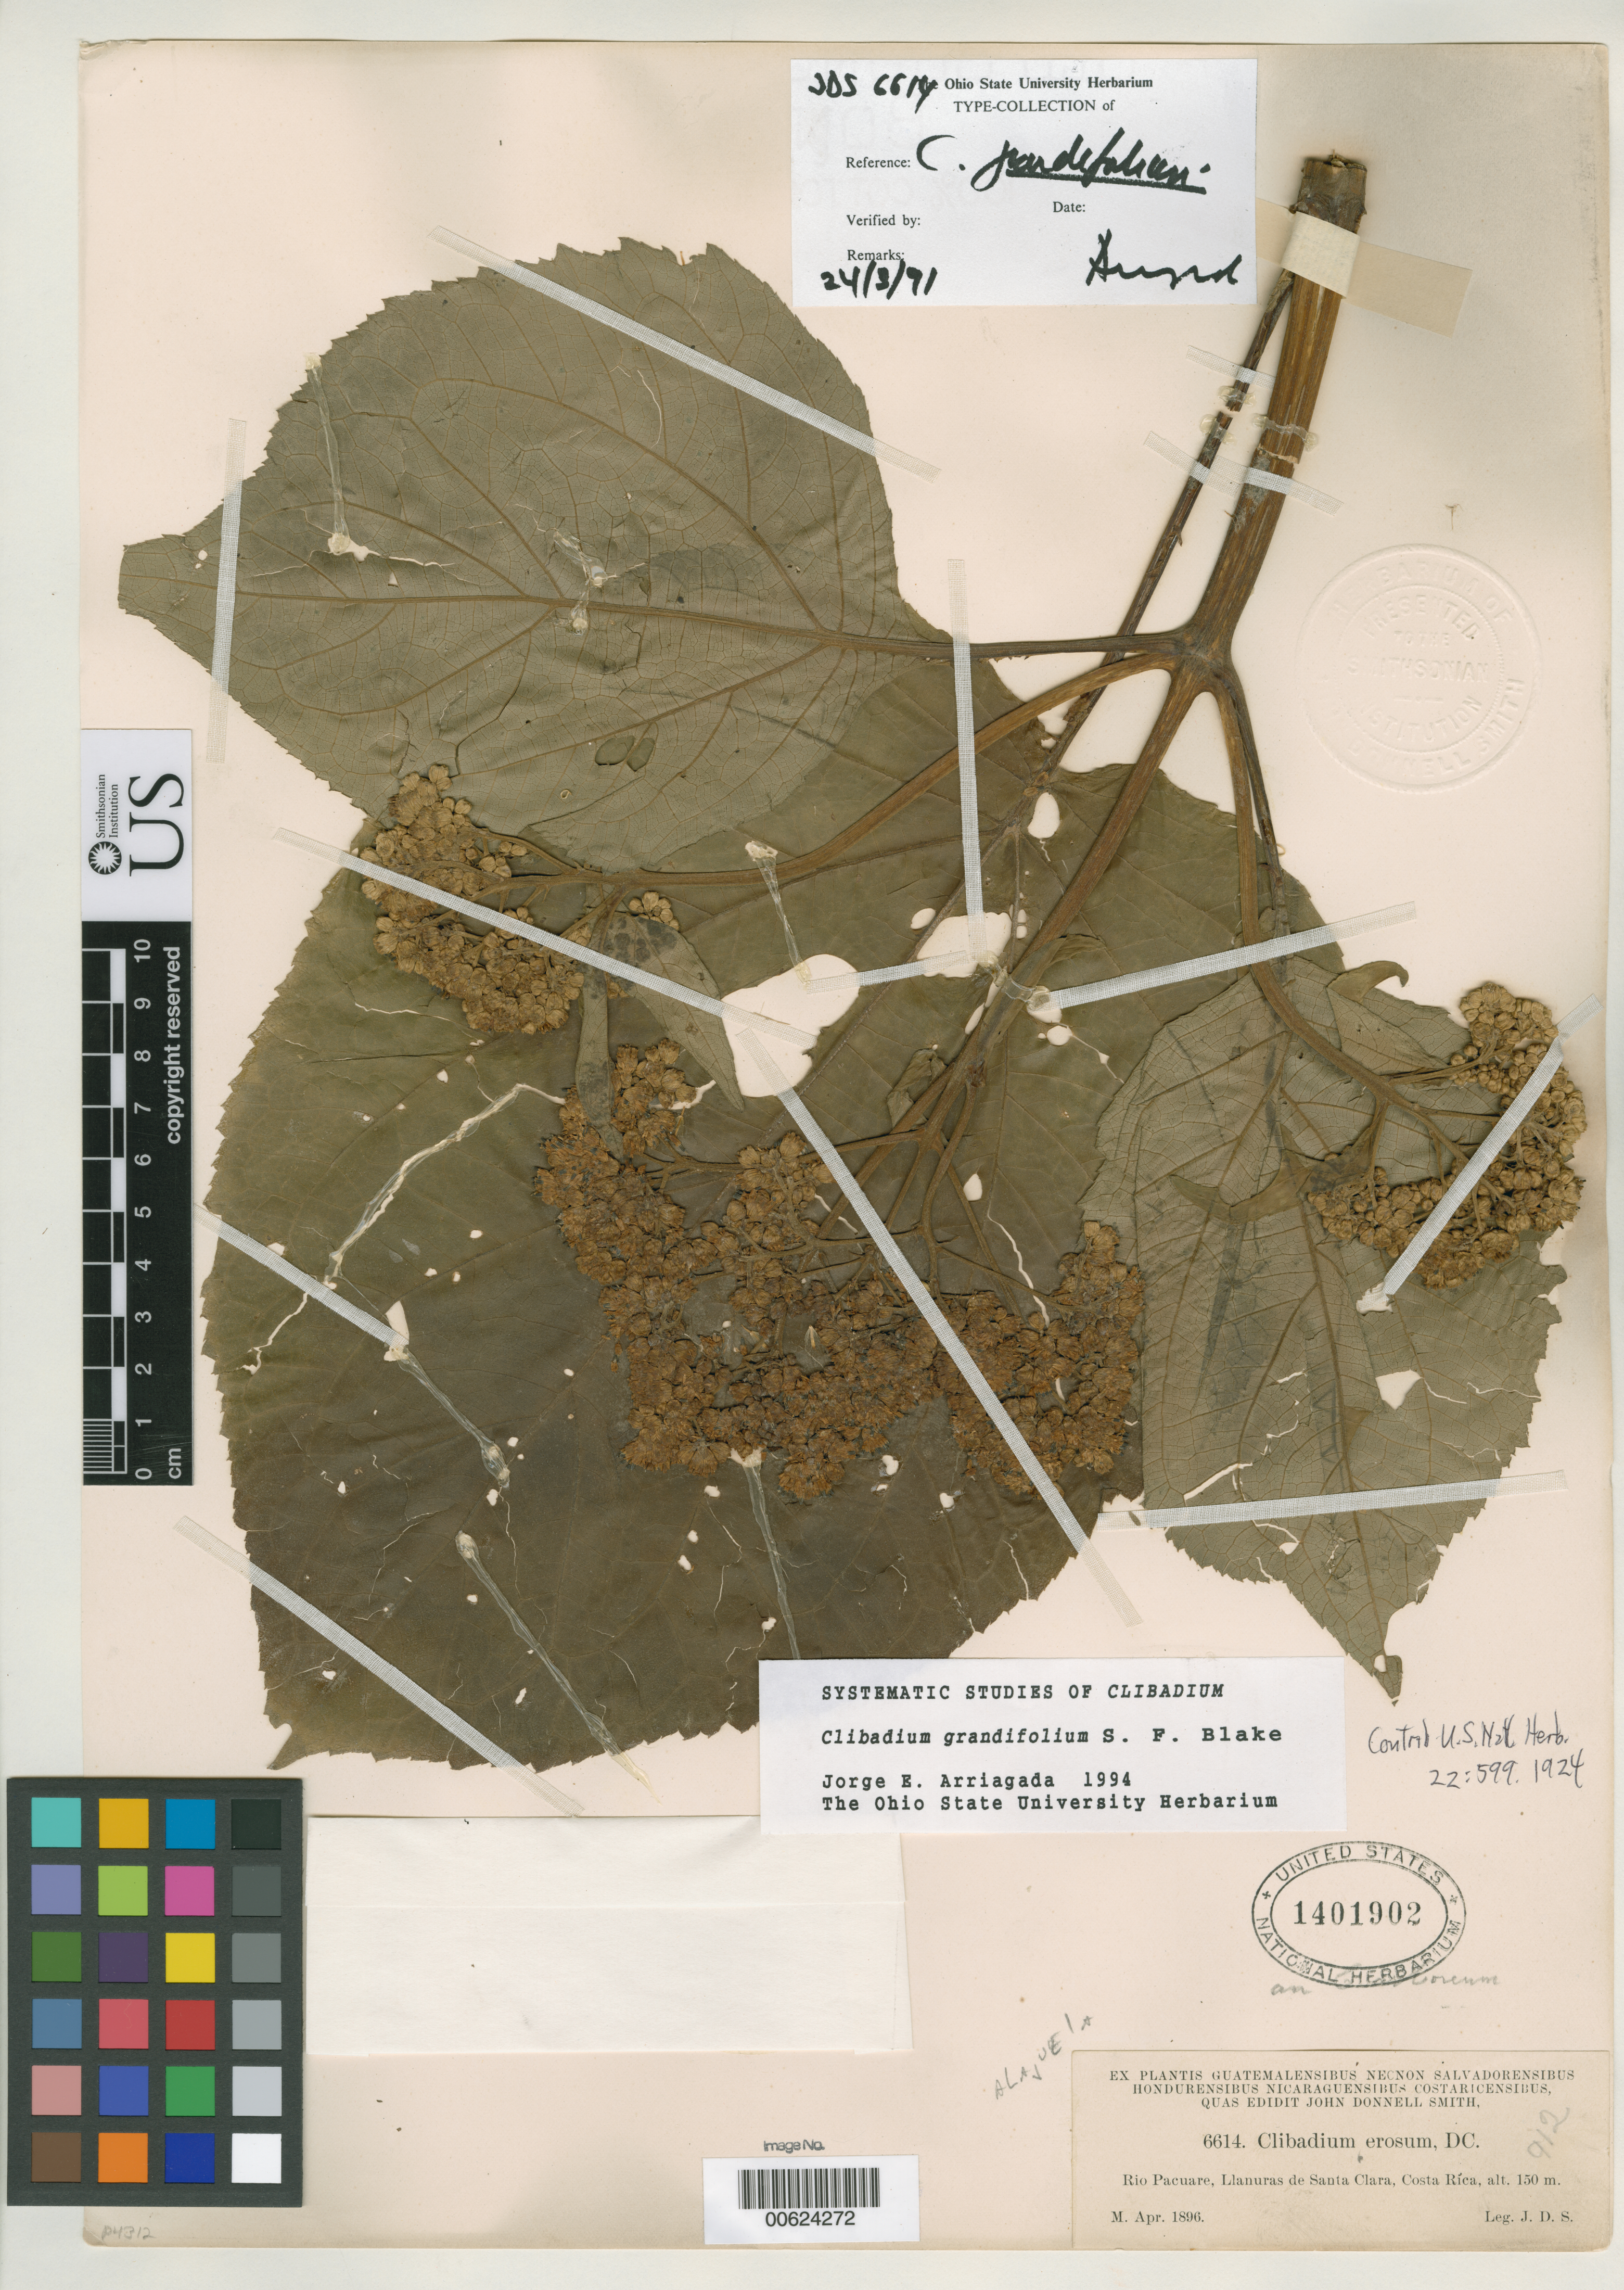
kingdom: Plantae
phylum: Tracheophyta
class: Magnoliopsida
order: Asterales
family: Asteraceae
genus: Clibadium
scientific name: Clibadium grandifolium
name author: S.F. Blake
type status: Isotype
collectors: J. Donnell Smith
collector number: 6614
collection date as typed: Apr 1896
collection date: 1896-04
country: Costa Rica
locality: Rio Pacuare, Llanura de Santa Clara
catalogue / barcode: US 1401902